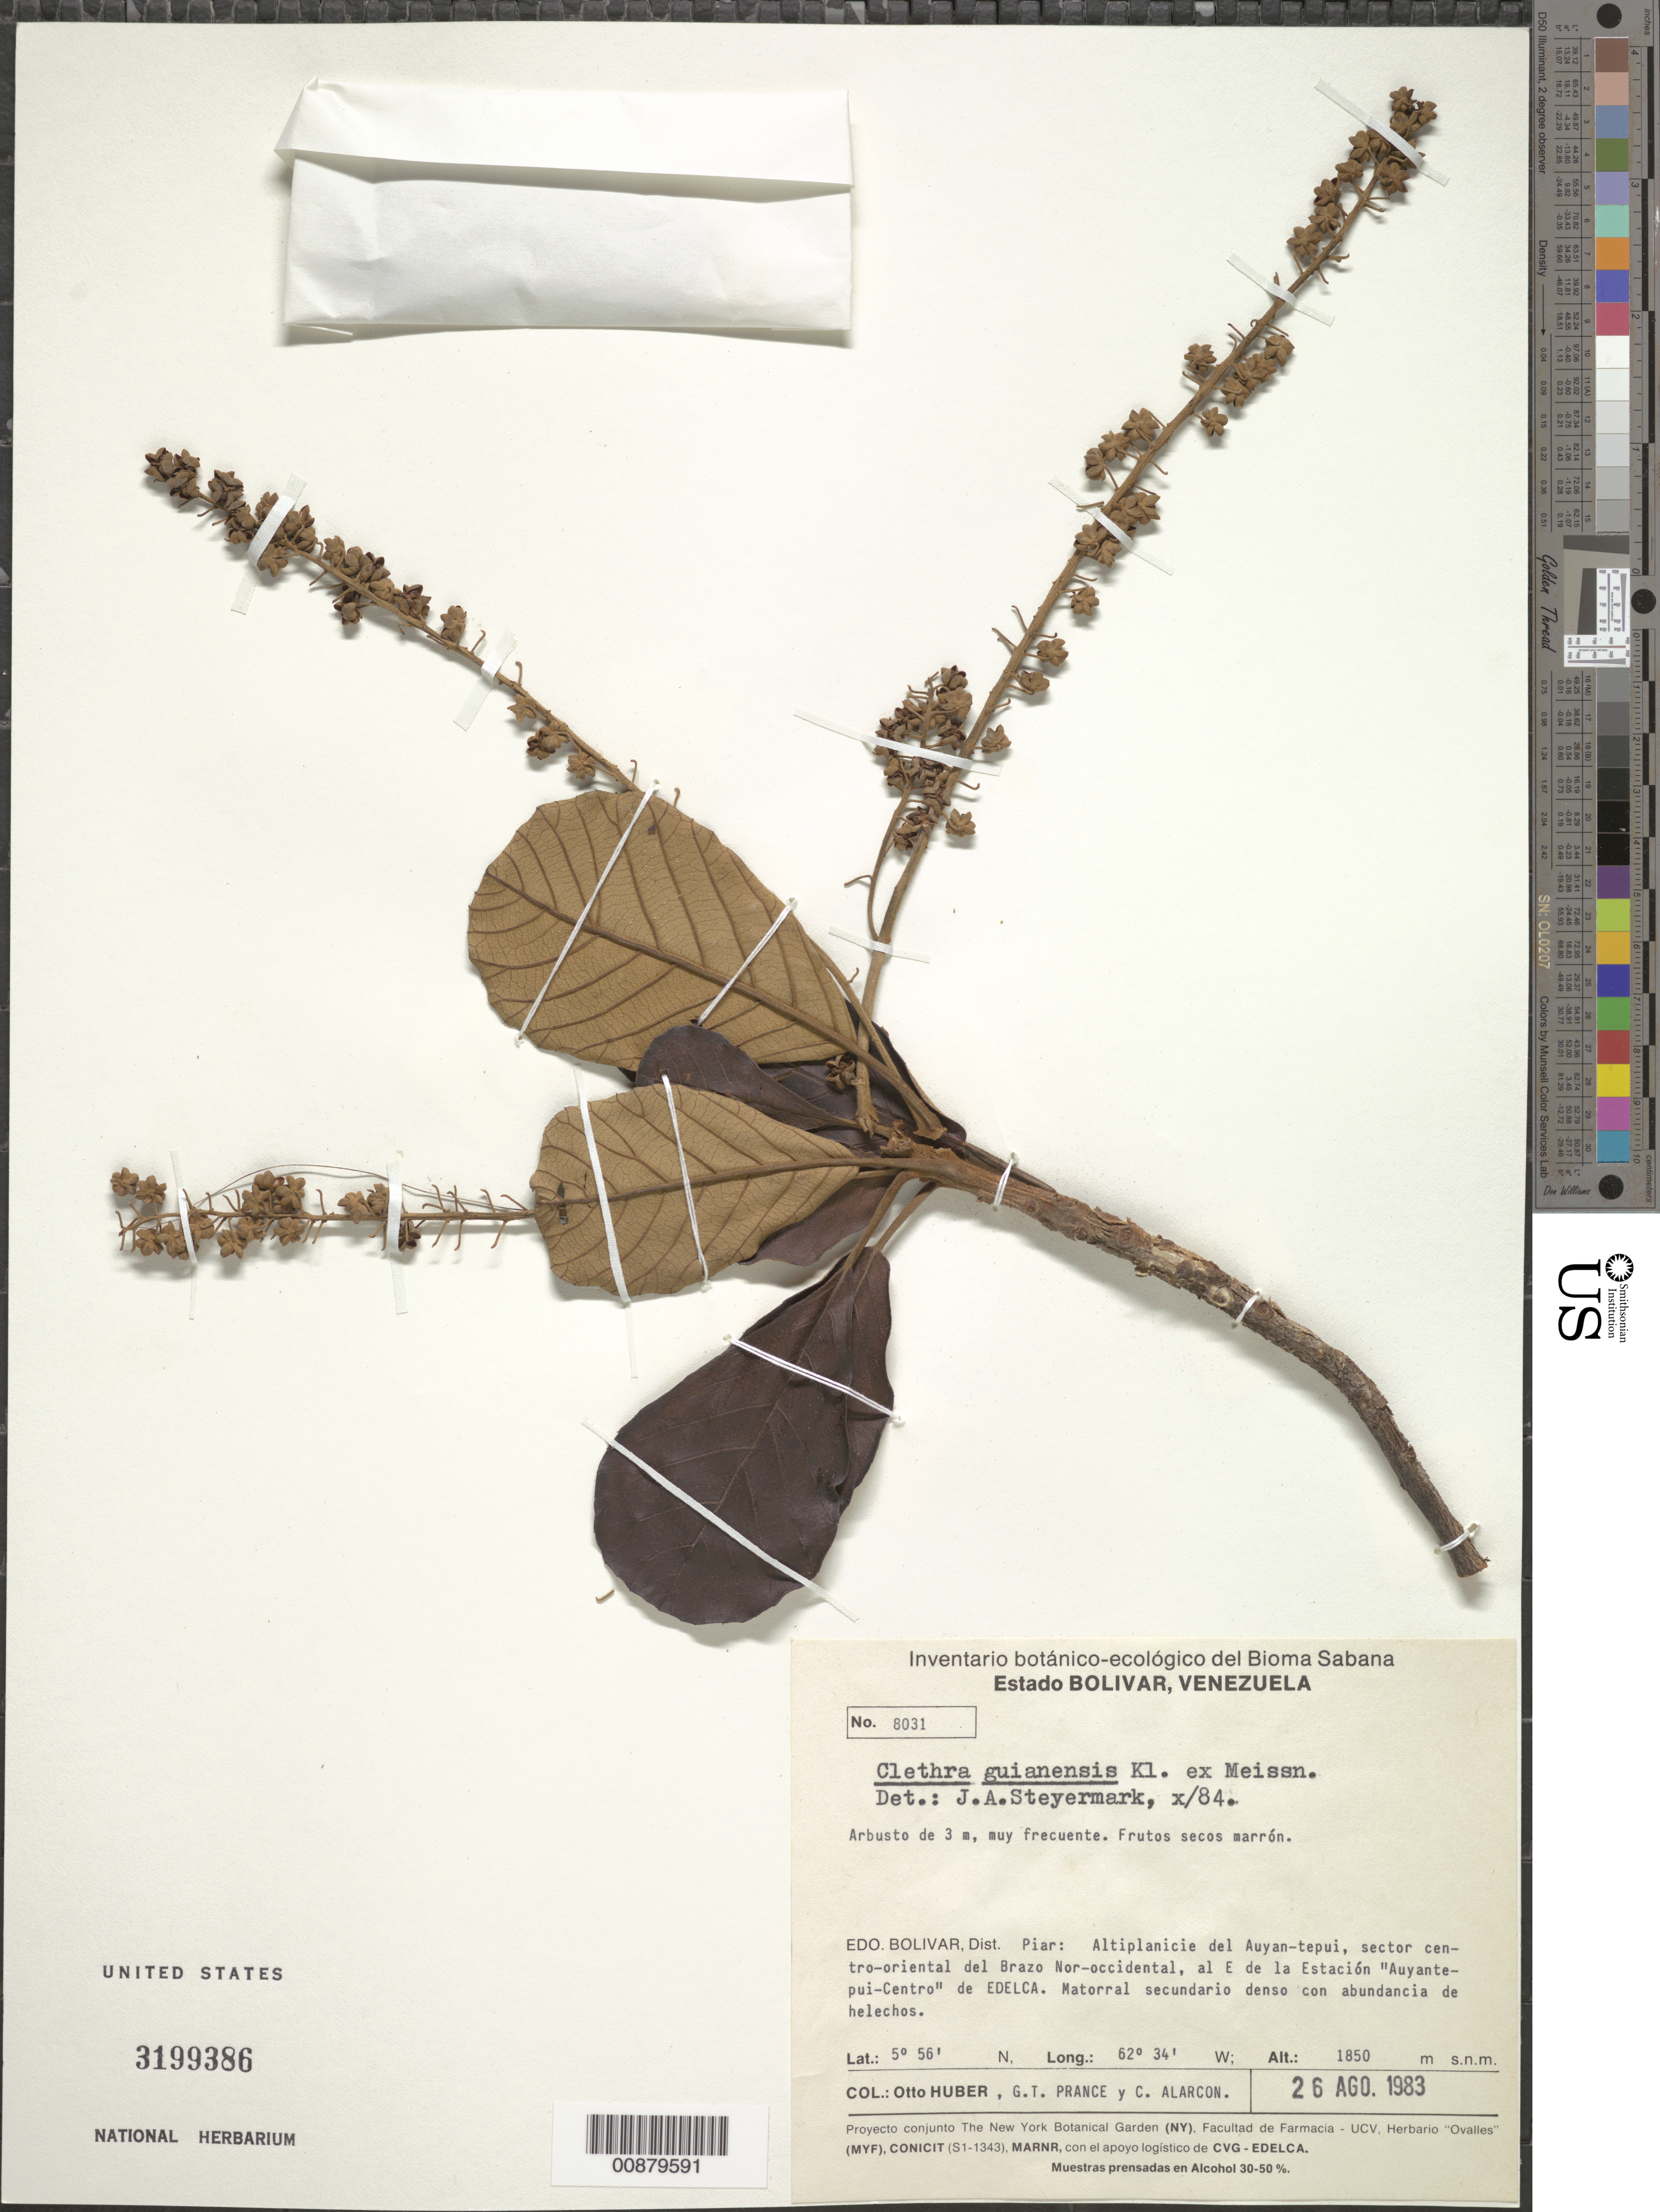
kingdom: Plantae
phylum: Tracheophyta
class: Magnoliopsida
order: Ericales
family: Clethraceae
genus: Clethra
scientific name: Clethra guyanensis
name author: Klotzsch ex Meisn.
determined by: Steyermark, Julian A., (VEN)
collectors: O. Huber, G. T. Prance & C. Alarcon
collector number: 8031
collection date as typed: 26-Aug-83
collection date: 1983-08-26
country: Venezuela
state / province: Bolívar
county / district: Piar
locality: Auyan-tepuí, sector centro-oriental del Brazo Nor-occidental, al E de la Estacion "Auyantepuí-Centro" de EDELCA.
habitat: Matorral secundario denso con abundancia de helechos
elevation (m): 1850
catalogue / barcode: US 3199386